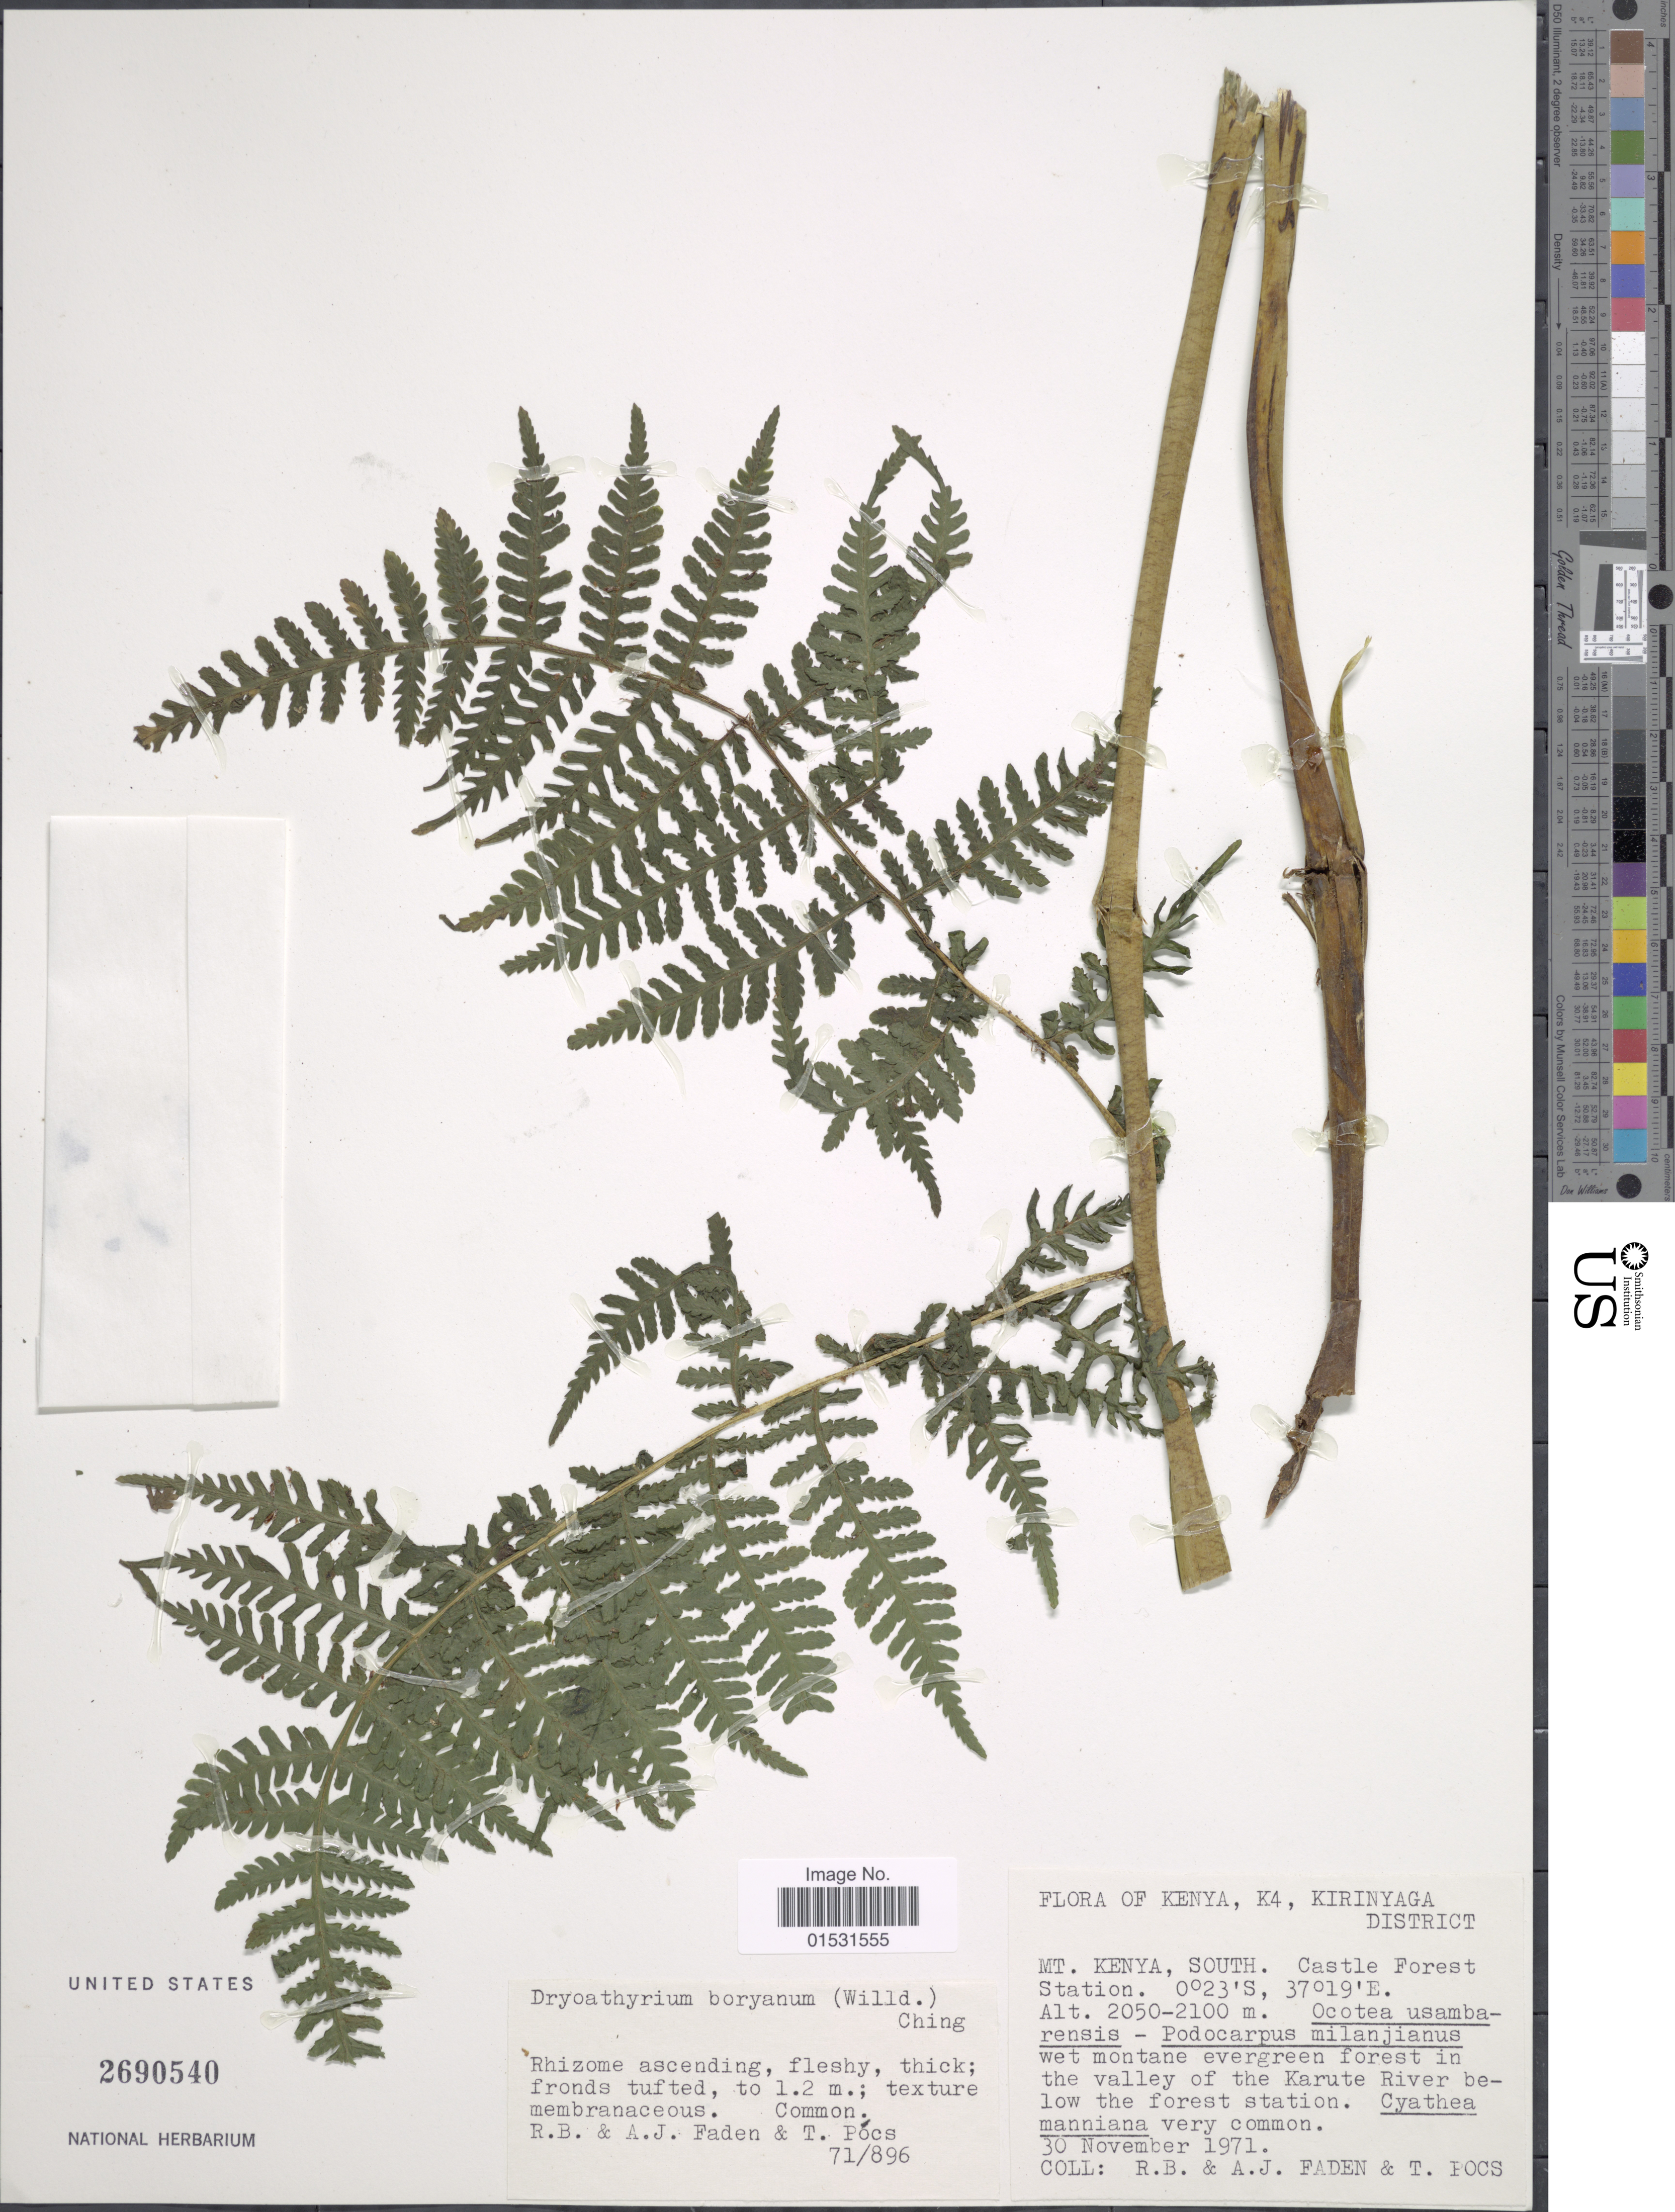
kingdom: Plantae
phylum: Tracheophyta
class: Polypodiopsida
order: Polypodiales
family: Athyriaceae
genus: Athyrium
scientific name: Athyrium borayanum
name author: (Willd.)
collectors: R. B. Faden, A. J. Faden & T. Pocs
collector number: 71/896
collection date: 1971-11-30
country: Kenya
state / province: Kirinyaga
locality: K4, Kirinyaga District. Mt. Kenya, South. Castle Forest Station. In the valley of the Karute River below the forest station.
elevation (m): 2050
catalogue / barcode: US 2690540